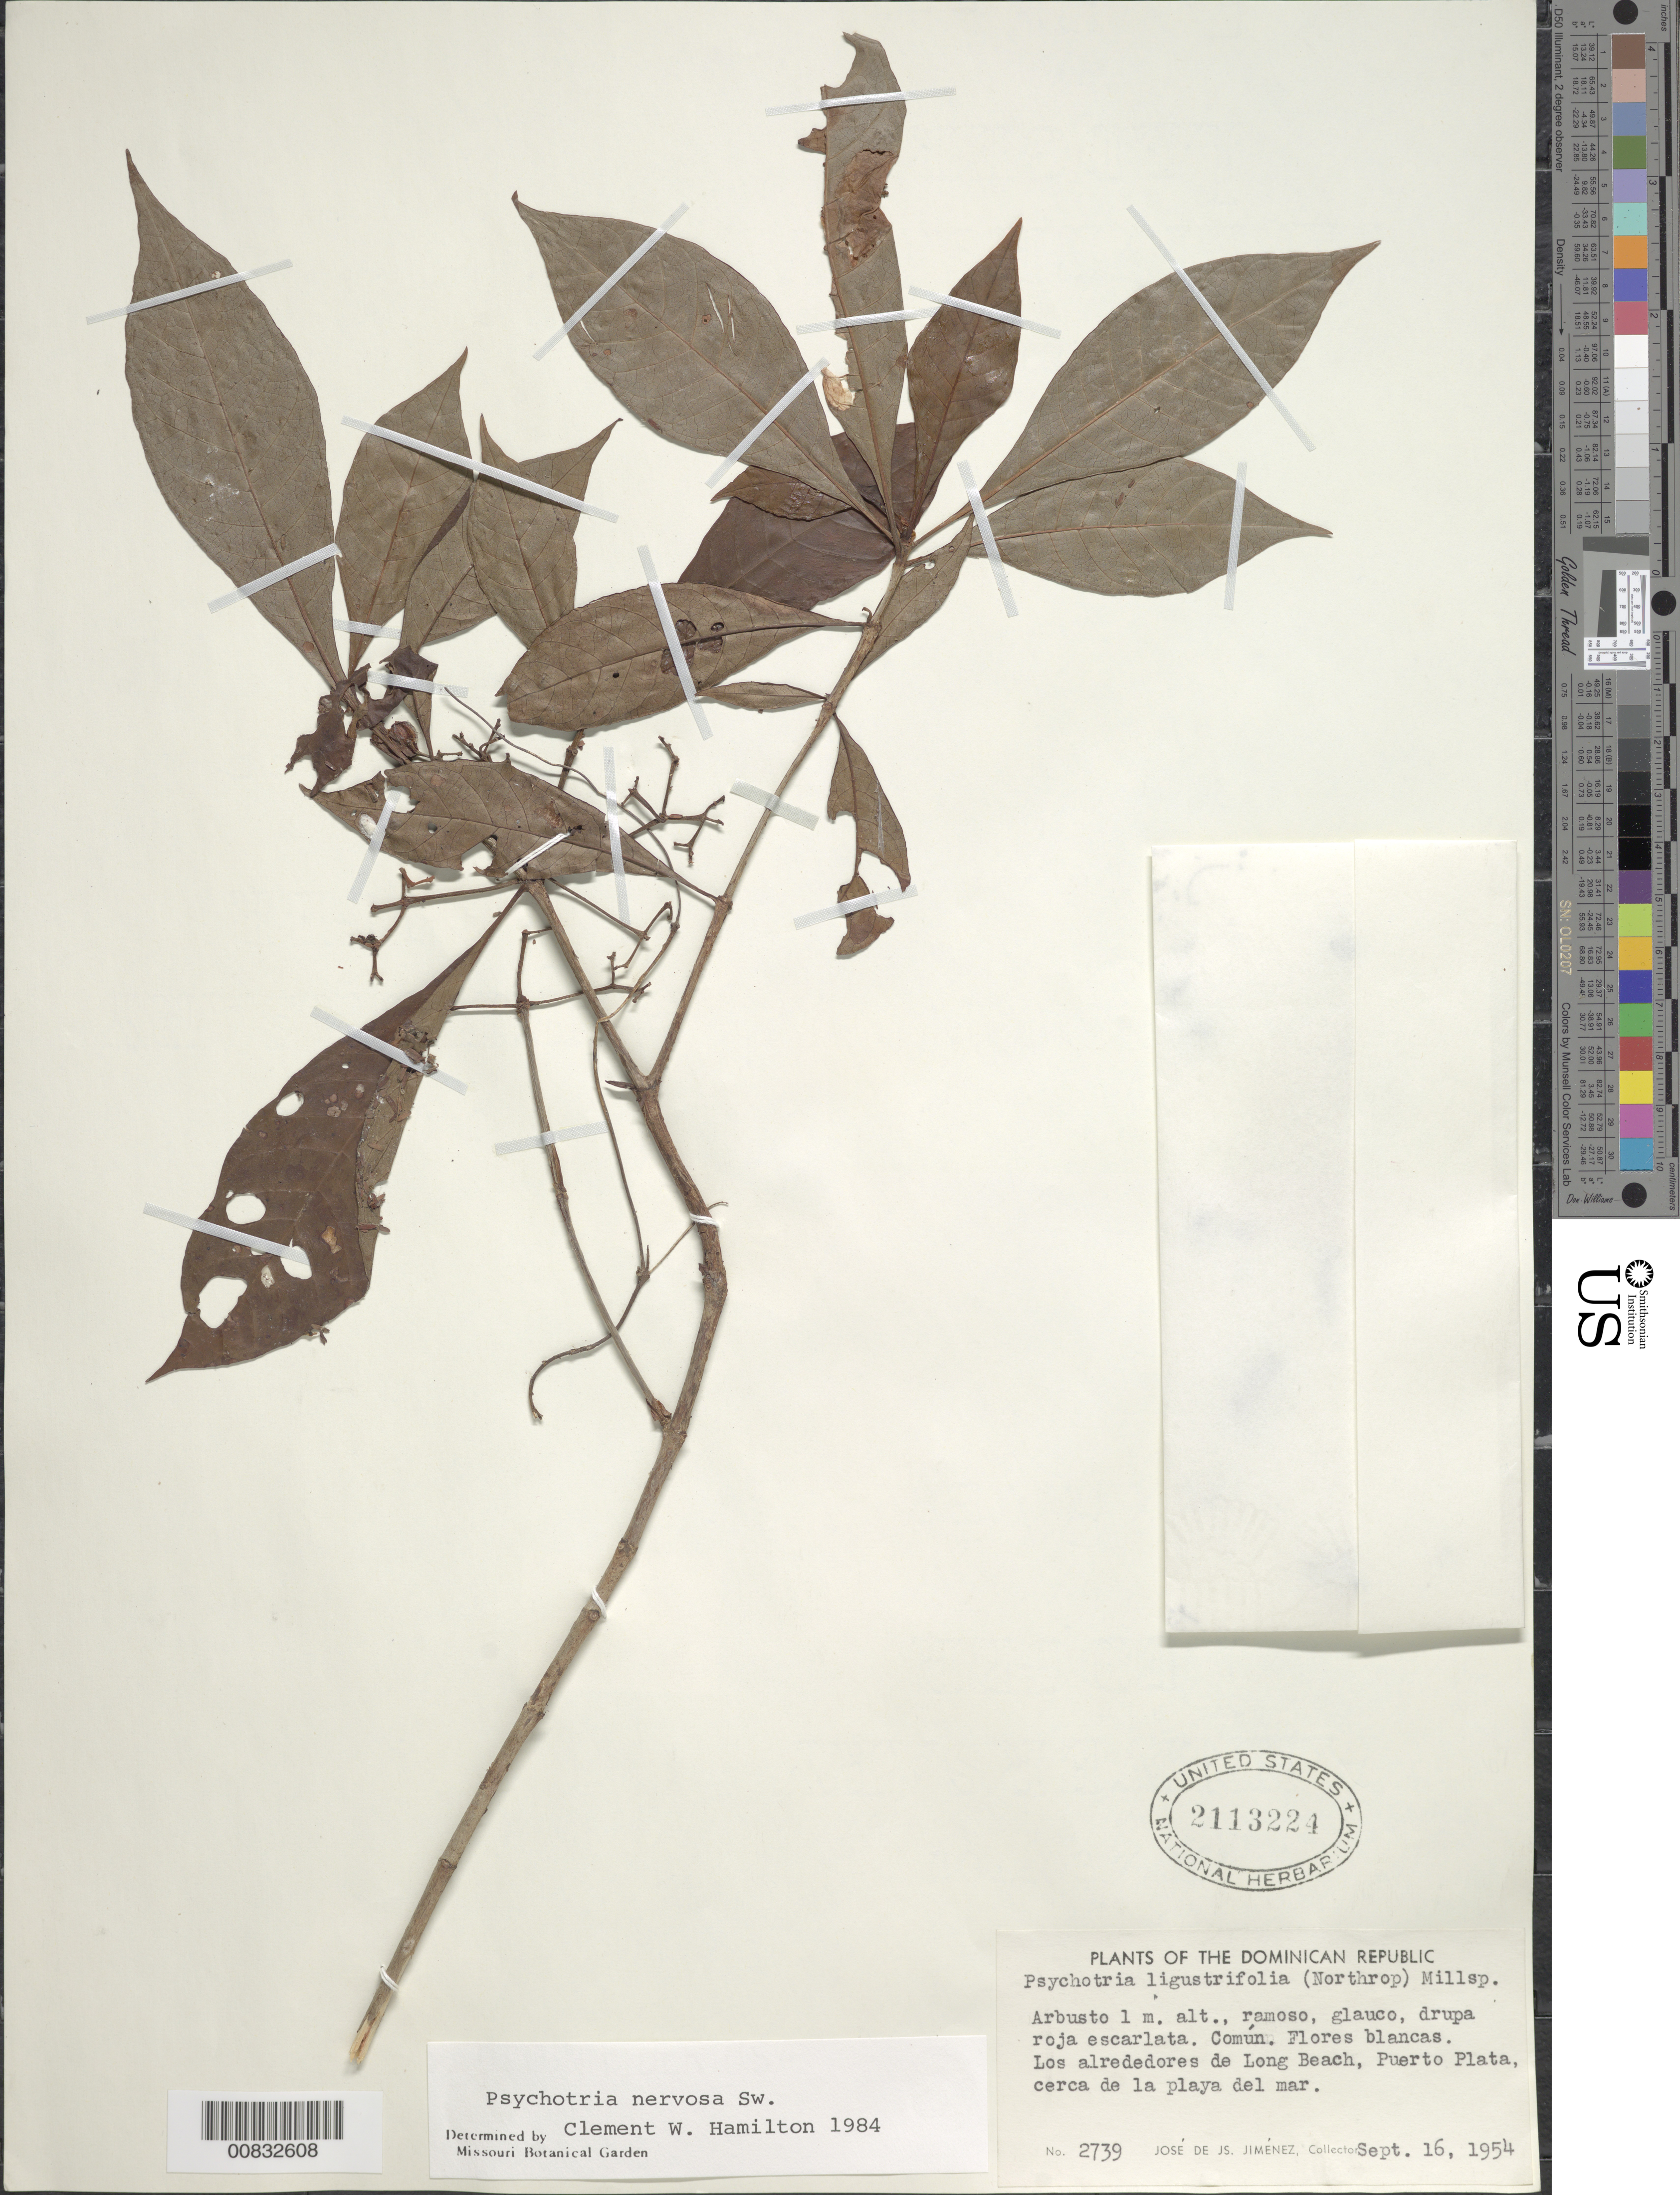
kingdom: Plantae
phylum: Tracheophyta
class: Magnoliopsida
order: Gentianales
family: Rubiaceae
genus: Psychotria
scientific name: Psychotria nervosa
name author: Sw.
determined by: Hamilton, C. W.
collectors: J. J. Jiménez Almonte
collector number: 2739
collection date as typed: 16 Sep 1954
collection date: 1954-09-16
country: Dominican Republic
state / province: Puerto Plata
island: Hispaniola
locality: Long Beach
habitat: Los alrededores de la playa, cerca del mar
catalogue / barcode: US 2113224